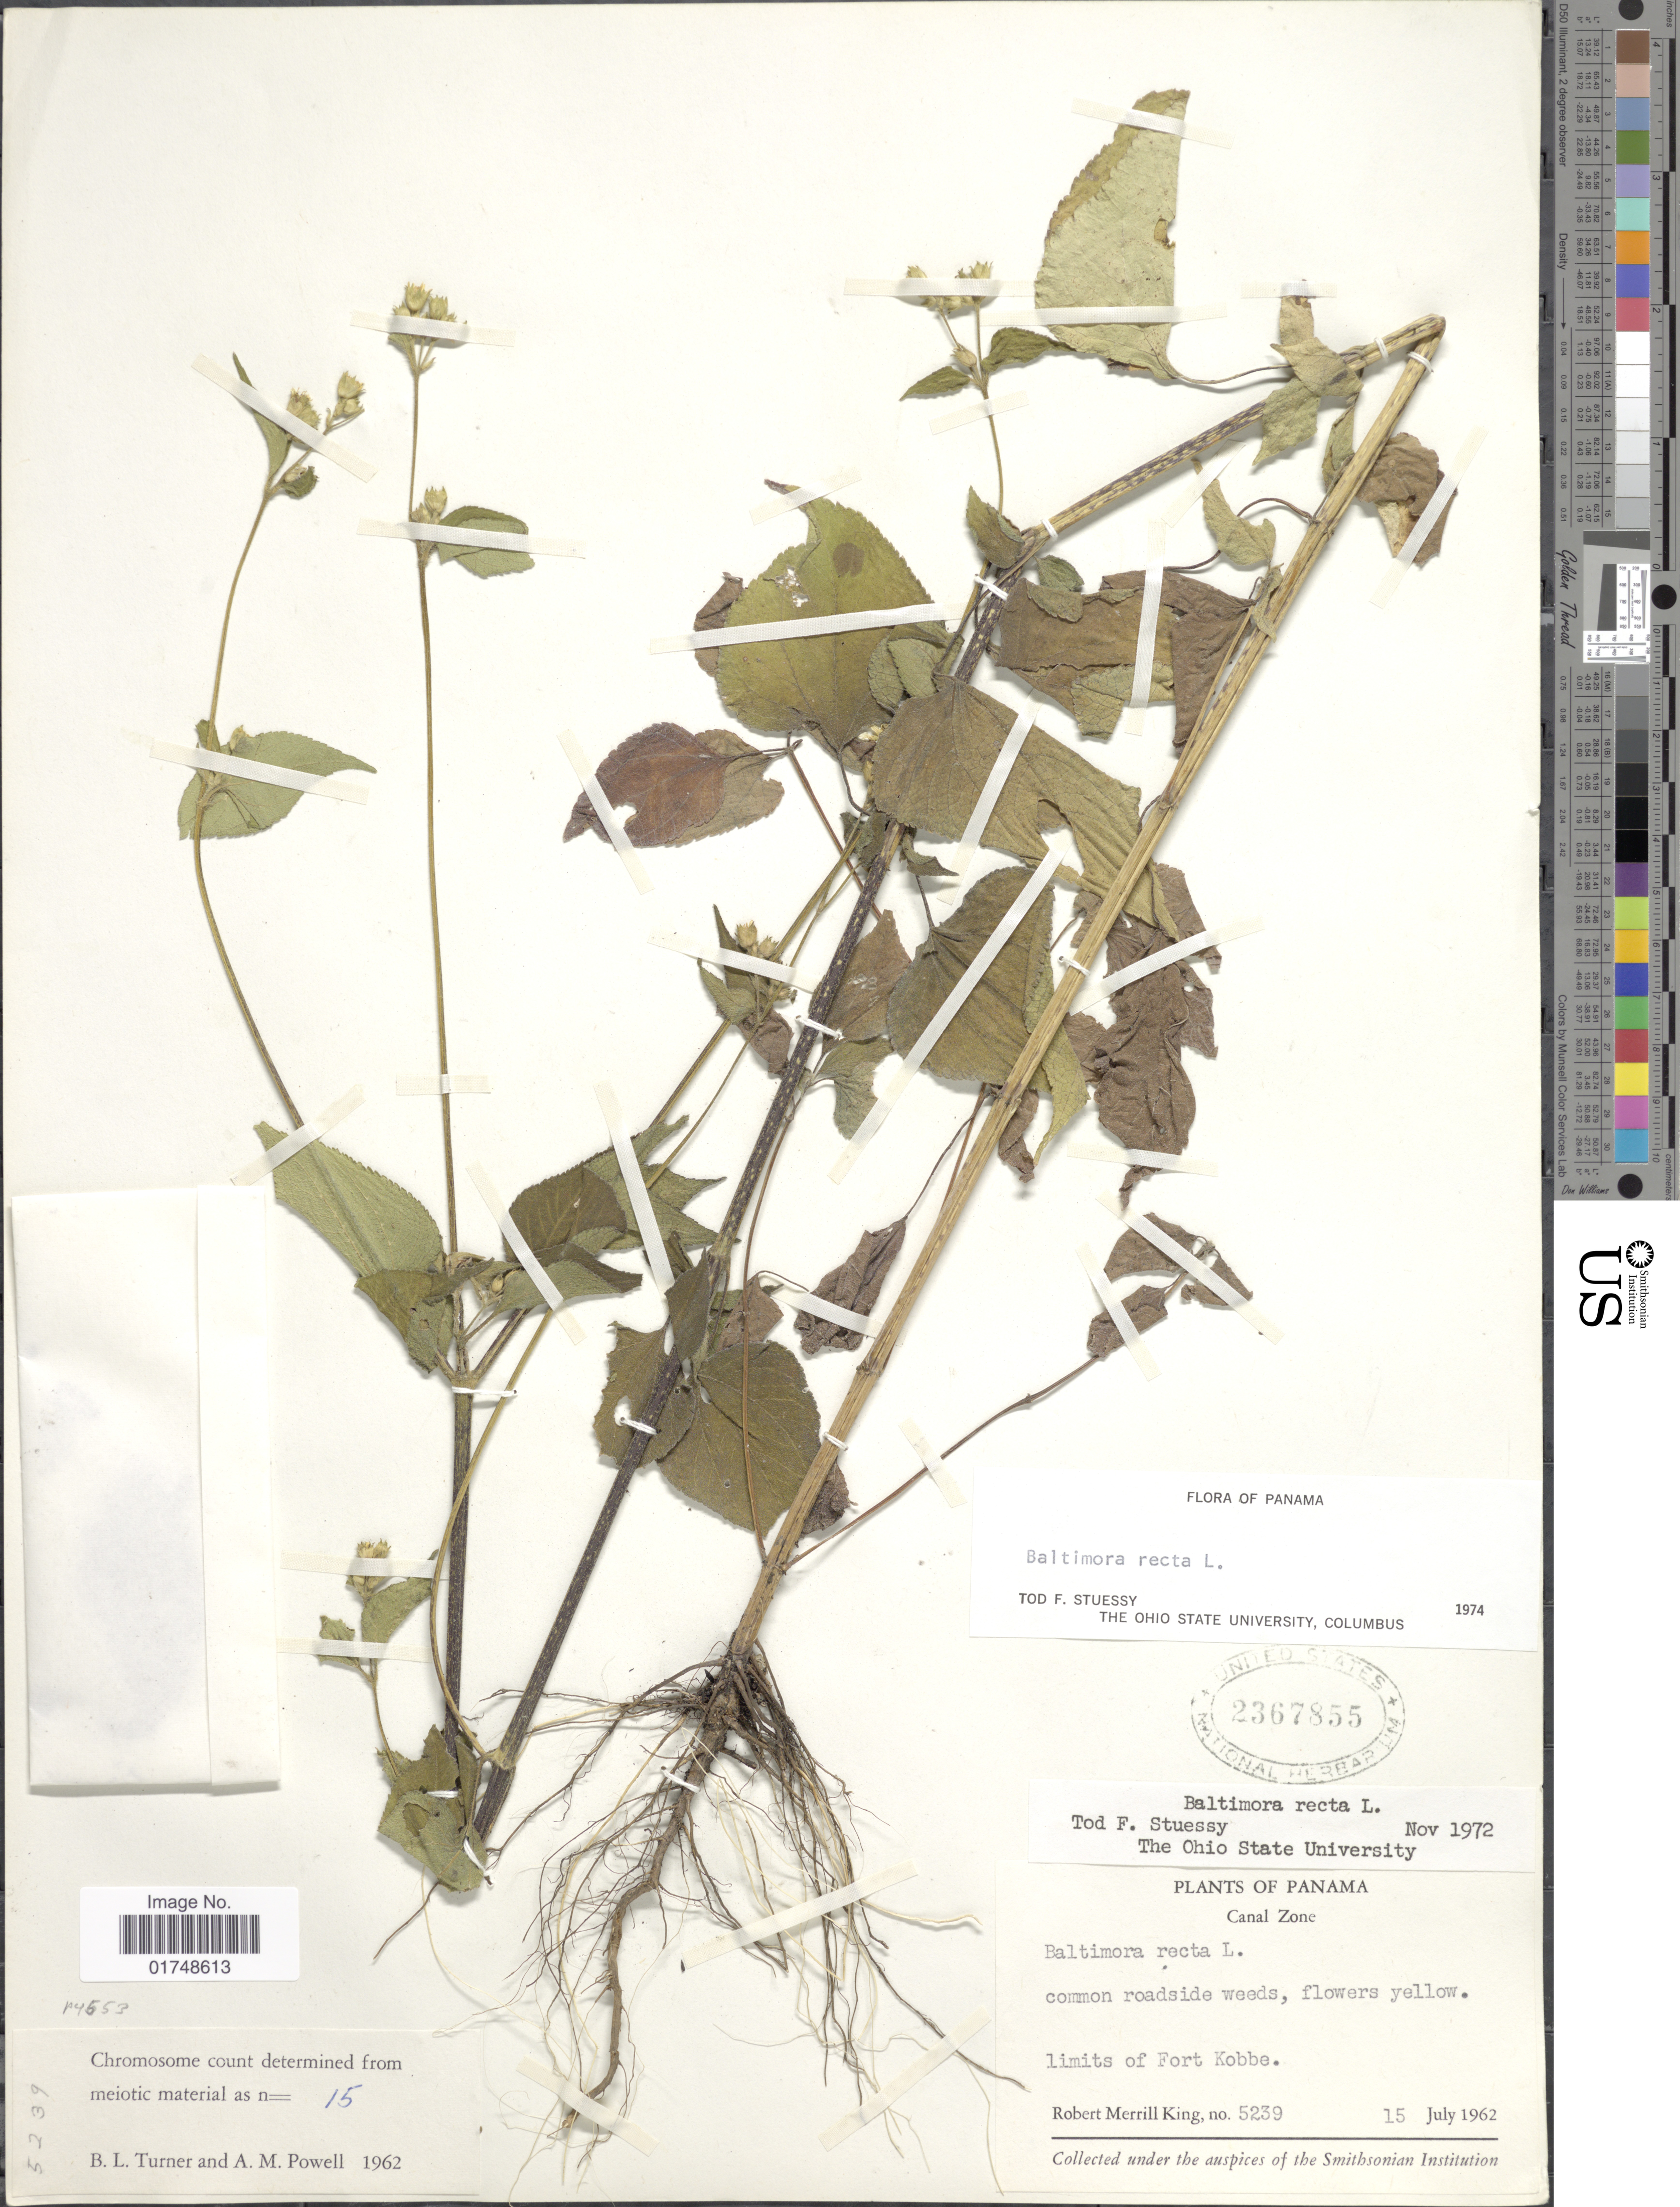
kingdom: Plantae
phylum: Tracheophyta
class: Magnoliopsida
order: Asterales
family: Asteraceae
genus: Baltimora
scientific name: Baltimora recta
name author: L.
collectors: R. M. King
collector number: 5239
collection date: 1962-07-15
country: Panama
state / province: Colón / Panamá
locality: Limits of Fort Kobbe, Canal Zone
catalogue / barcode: US 2367855